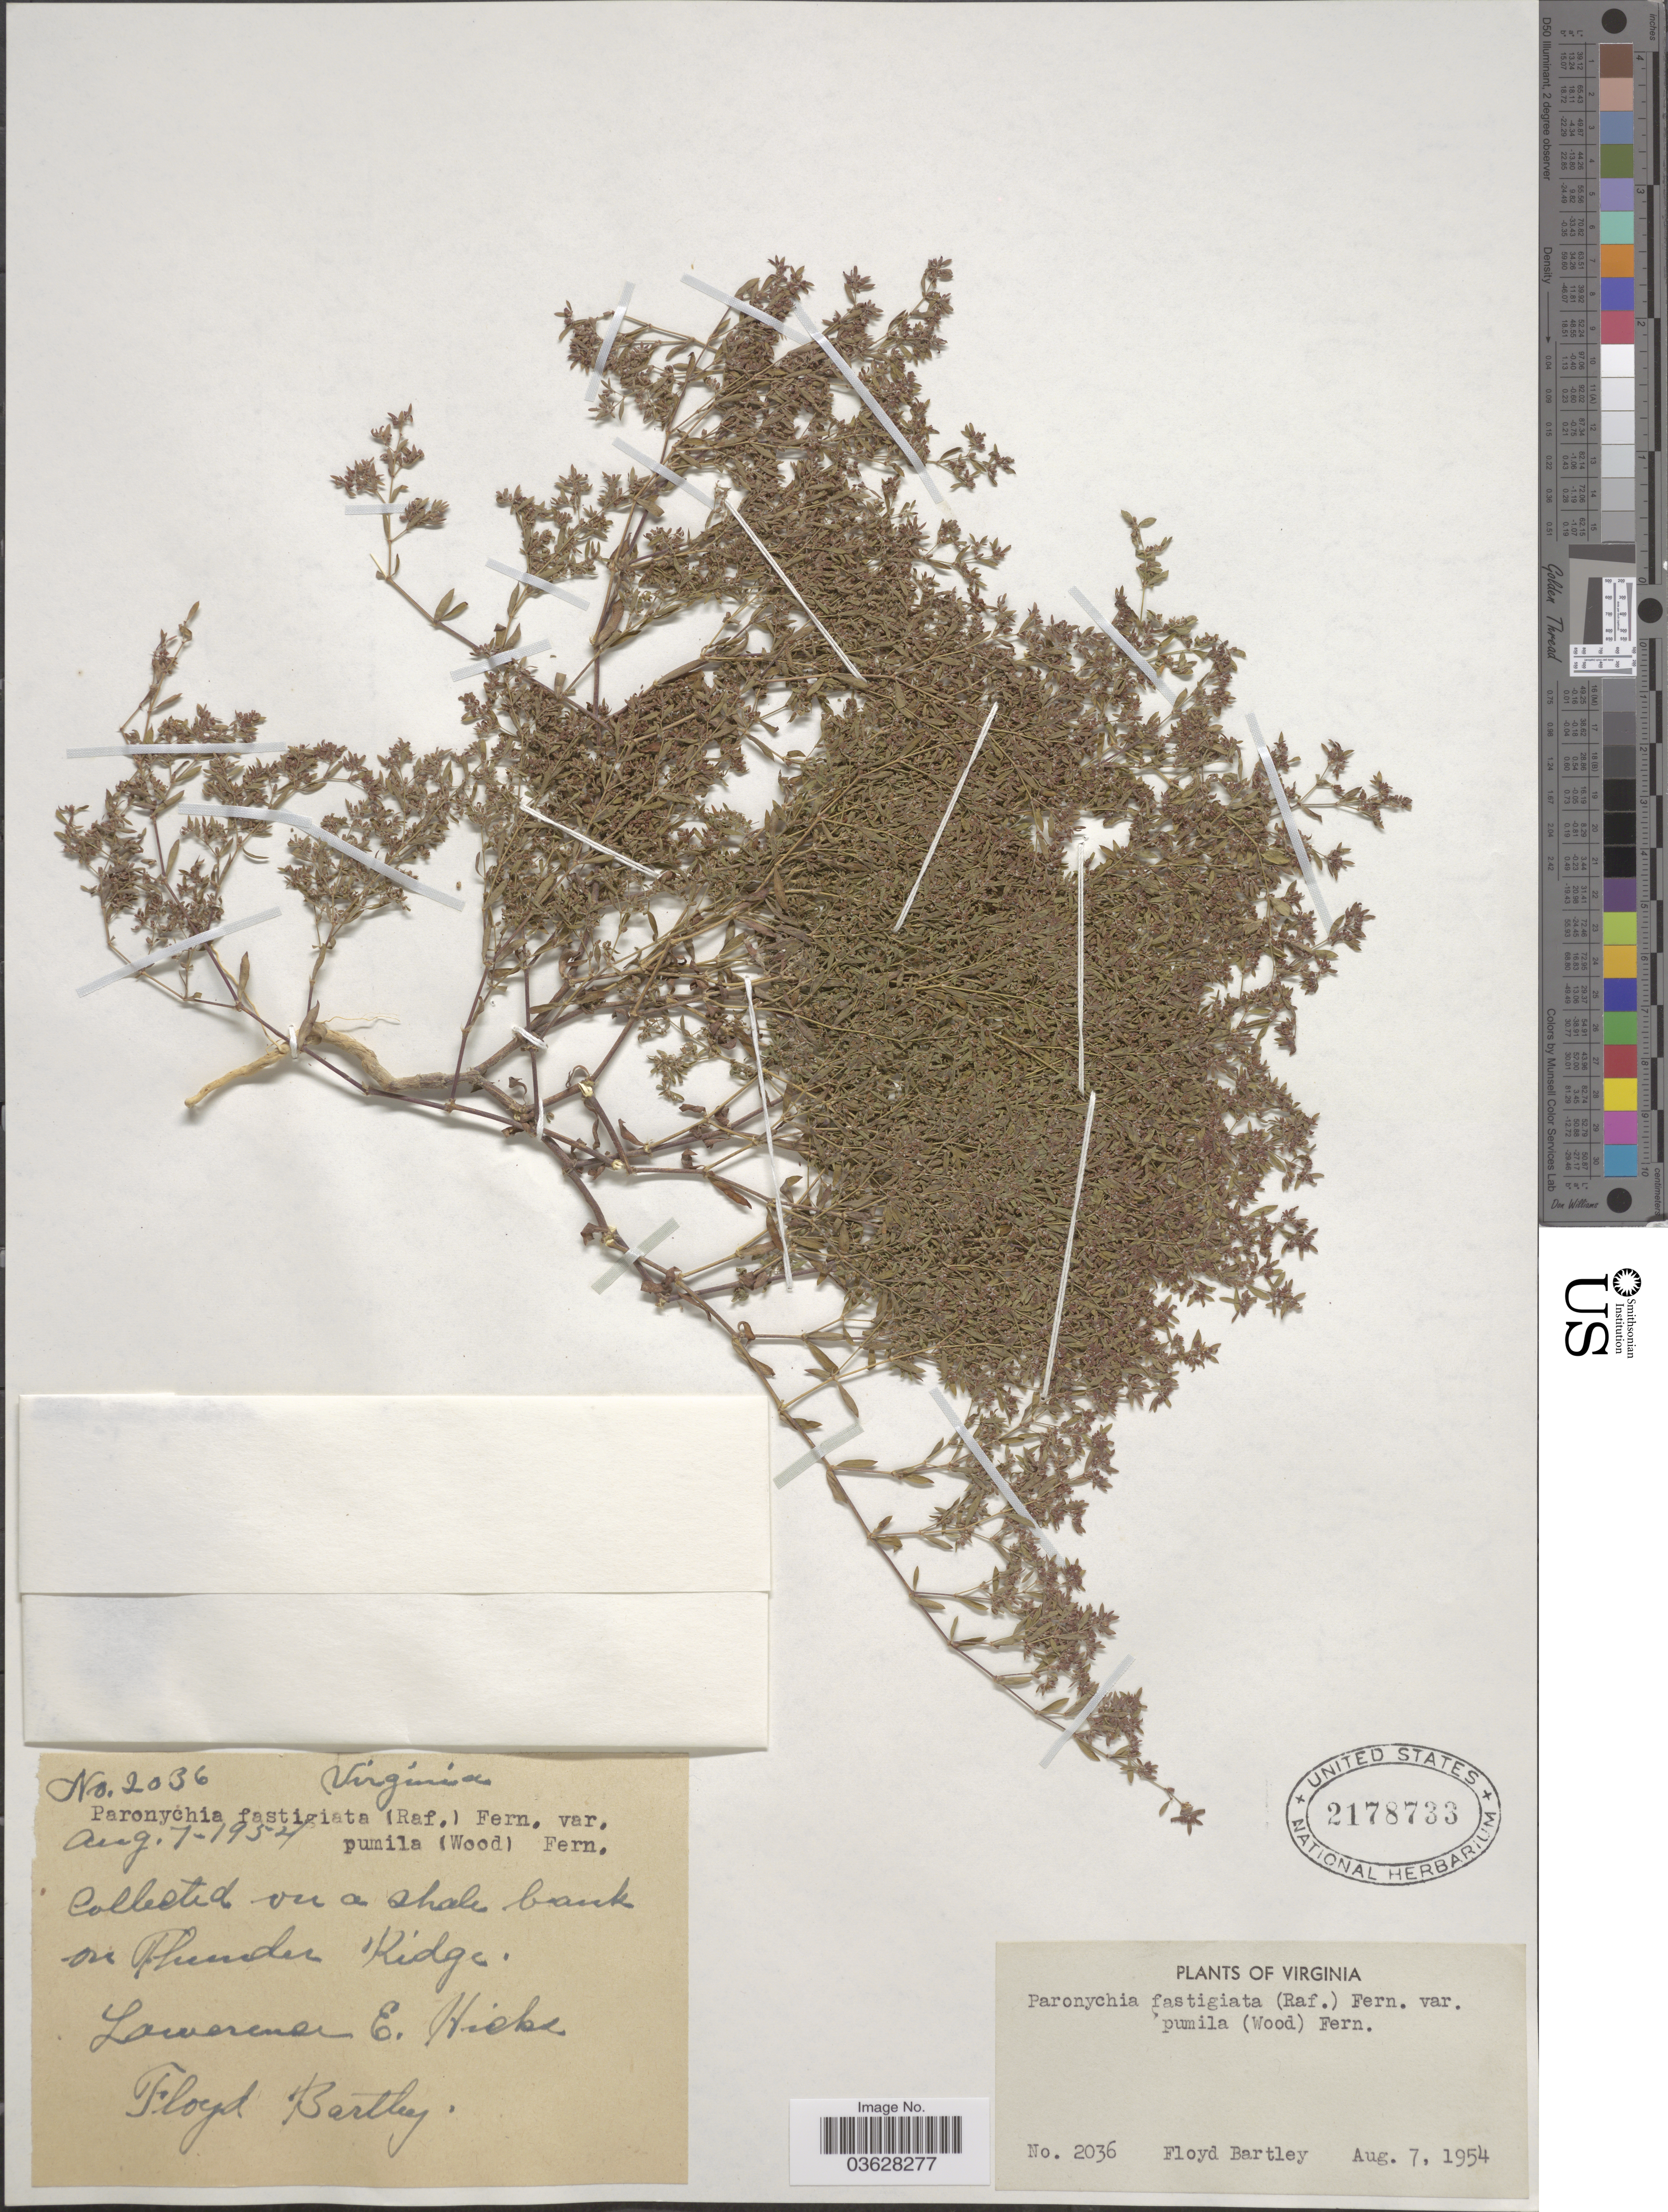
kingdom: Plantae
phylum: Tracheophyta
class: Magnoliopsida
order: Caryophyllales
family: Caryophyllaceae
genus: Paronychia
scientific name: Paronychia fastigiata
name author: (Raf.) Fernald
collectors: L. E. Hicks & F. Bartley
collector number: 2036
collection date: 1954-08-07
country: United States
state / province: Virginia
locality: On a shale bank on Thunder Ridge.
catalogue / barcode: US 2178733